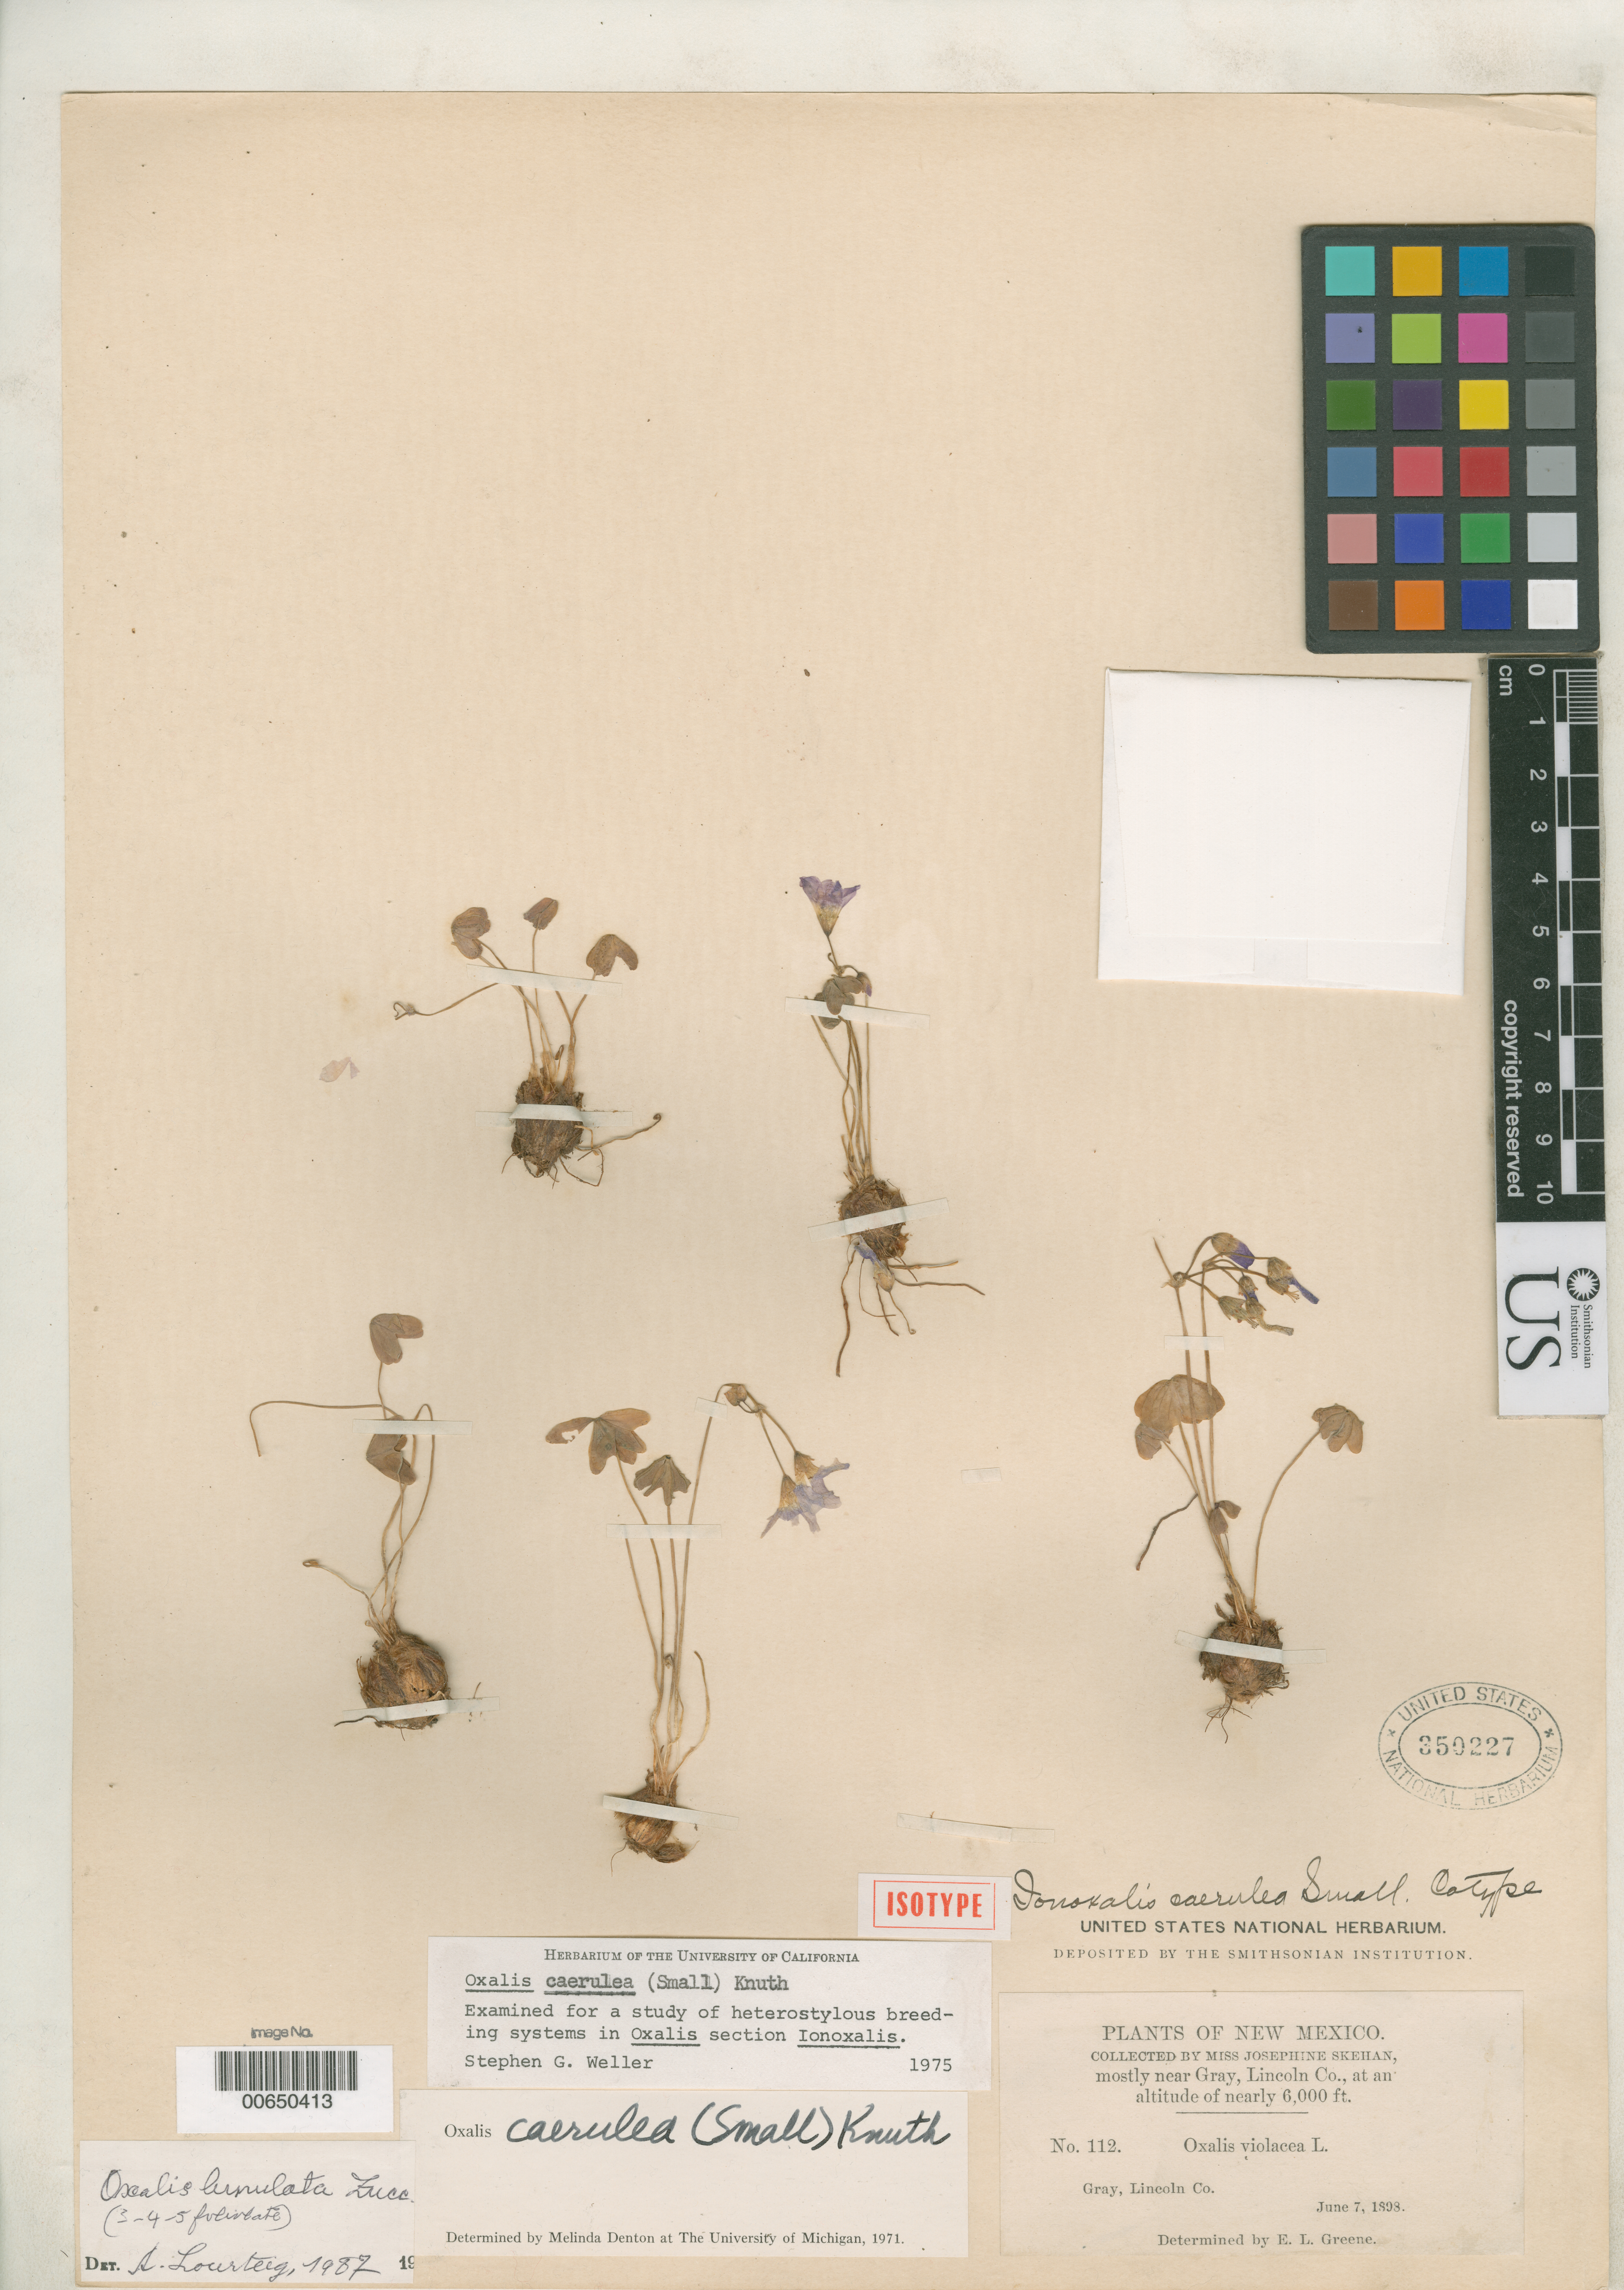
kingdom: Plantae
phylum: Tracheophyta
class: Magnoliopsida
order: Oxalidales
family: Oxalidaceae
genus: Ionoxalis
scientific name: Ionoxalis caerulea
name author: Small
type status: Isotype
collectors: J. Skehan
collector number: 112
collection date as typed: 07 Jun 1898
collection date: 1898-06-07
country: United States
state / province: New Mexico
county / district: Lincoln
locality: Gray.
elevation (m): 1829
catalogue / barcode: US 350227